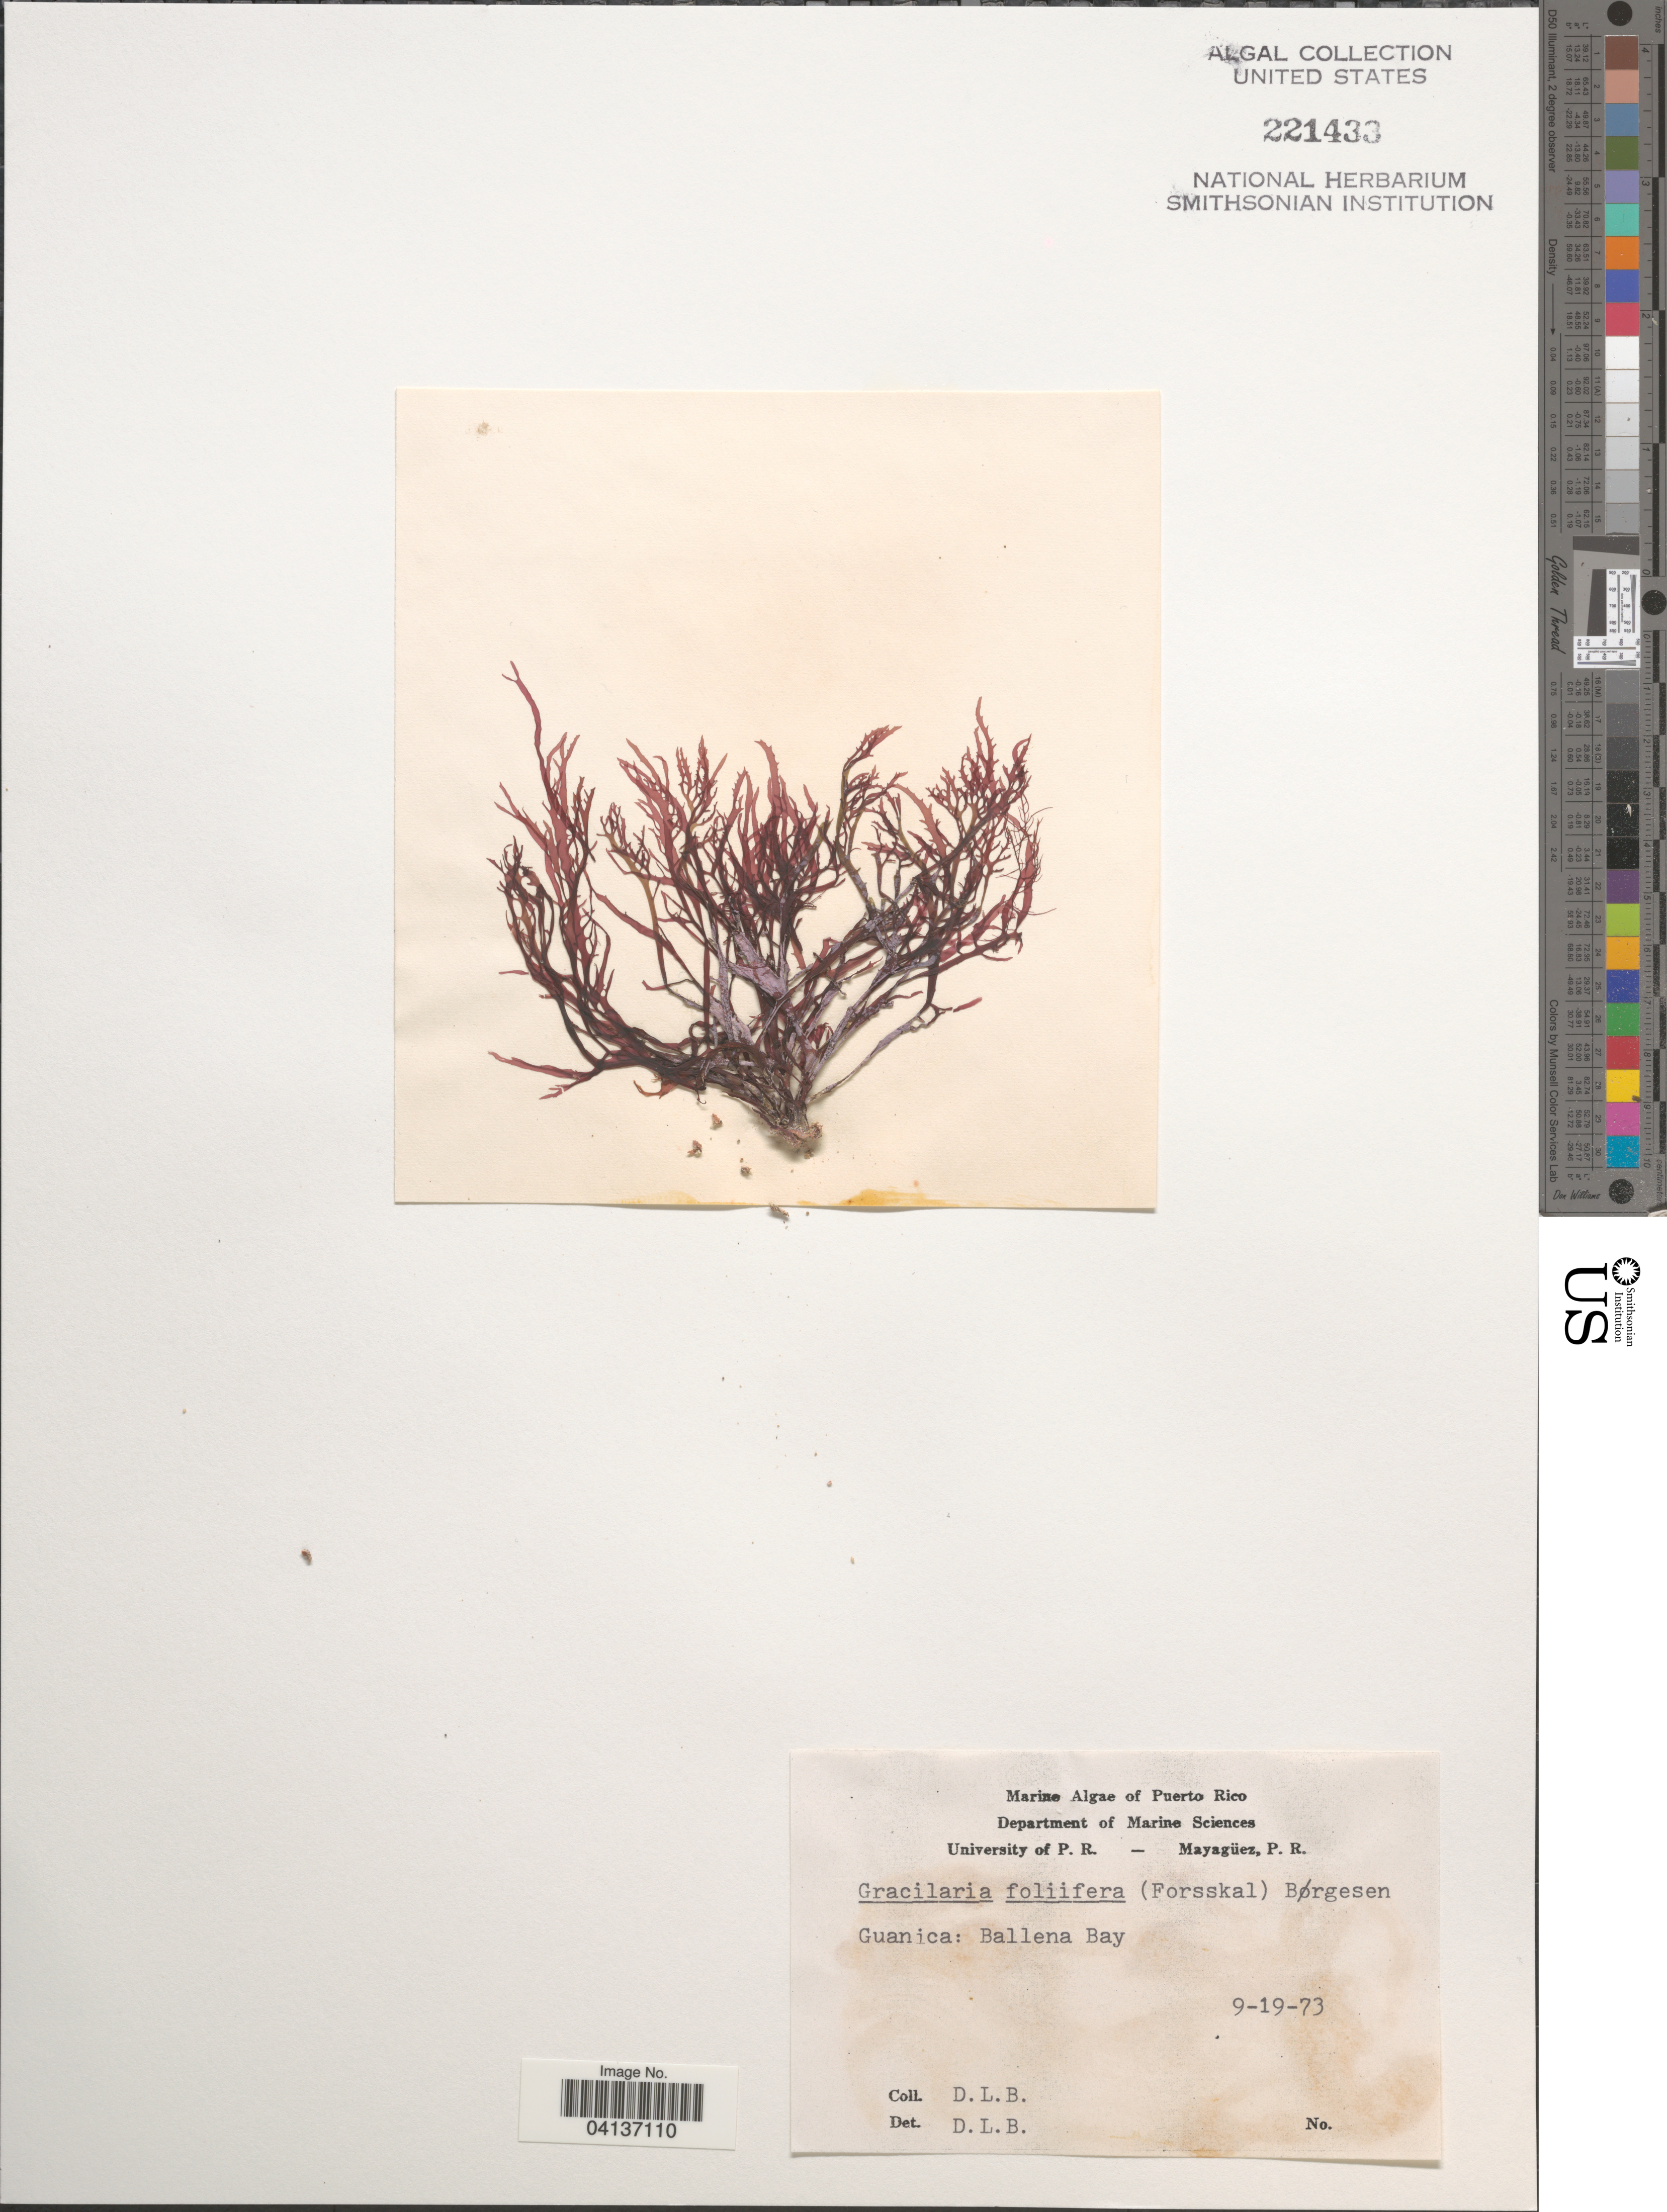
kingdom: Plantae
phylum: Rhodophyta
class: Florideophyceae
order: Gracilariales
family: Gracilariaceae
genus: Gracilaria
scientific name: Gracilaria foliifera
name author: (Forssk.) Børgesen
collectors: D. L. B.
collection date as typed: Transcribed d/m/y: 19/9/73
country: Puerto Rico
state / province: Guánica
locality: Ballena Bay.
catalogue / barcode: US 221433